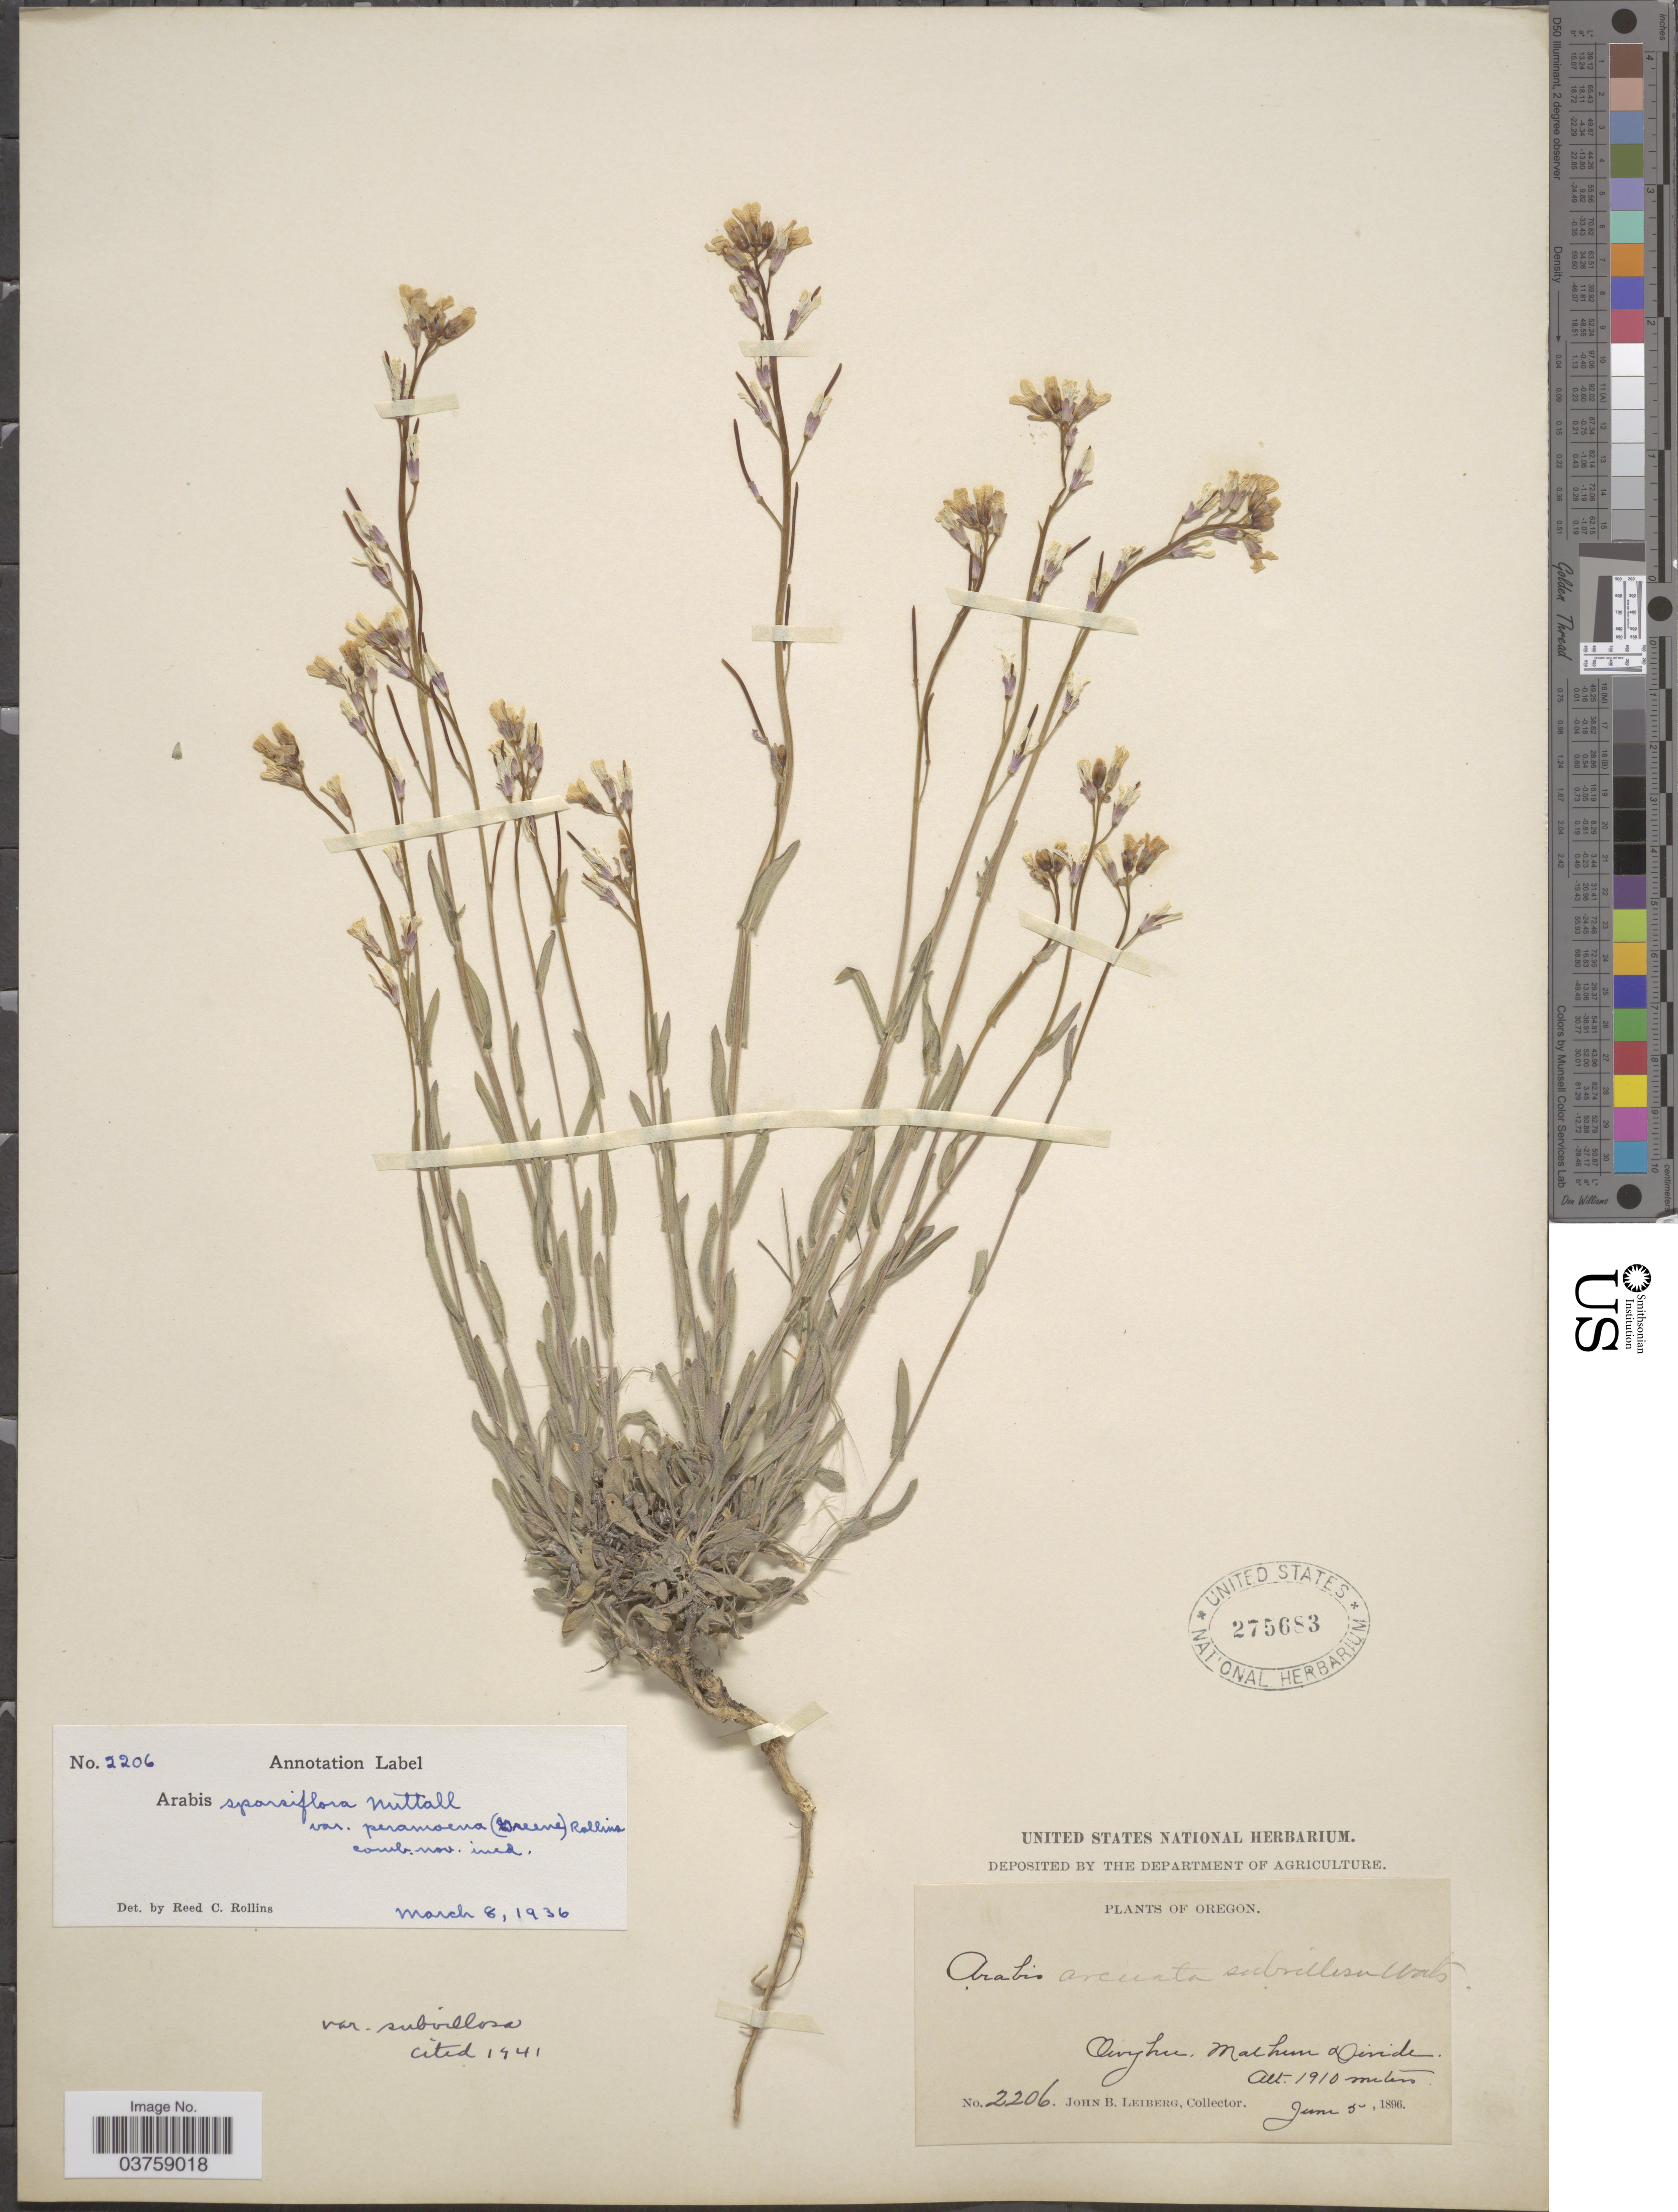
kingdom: Plantae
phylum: Tracheophyta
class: Magnoliopsida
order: Brassicales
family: Brassicaceae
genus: Arabis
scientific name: Arabis sparsiflora var. subvillosa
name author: (S. Watson) Rollins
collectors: J. B. Leiberg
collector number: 2206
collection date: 1896-06-05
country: United States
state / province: Oregon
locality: Owyhee, Malheur Divide.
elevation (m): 1910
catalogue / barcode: US 275683